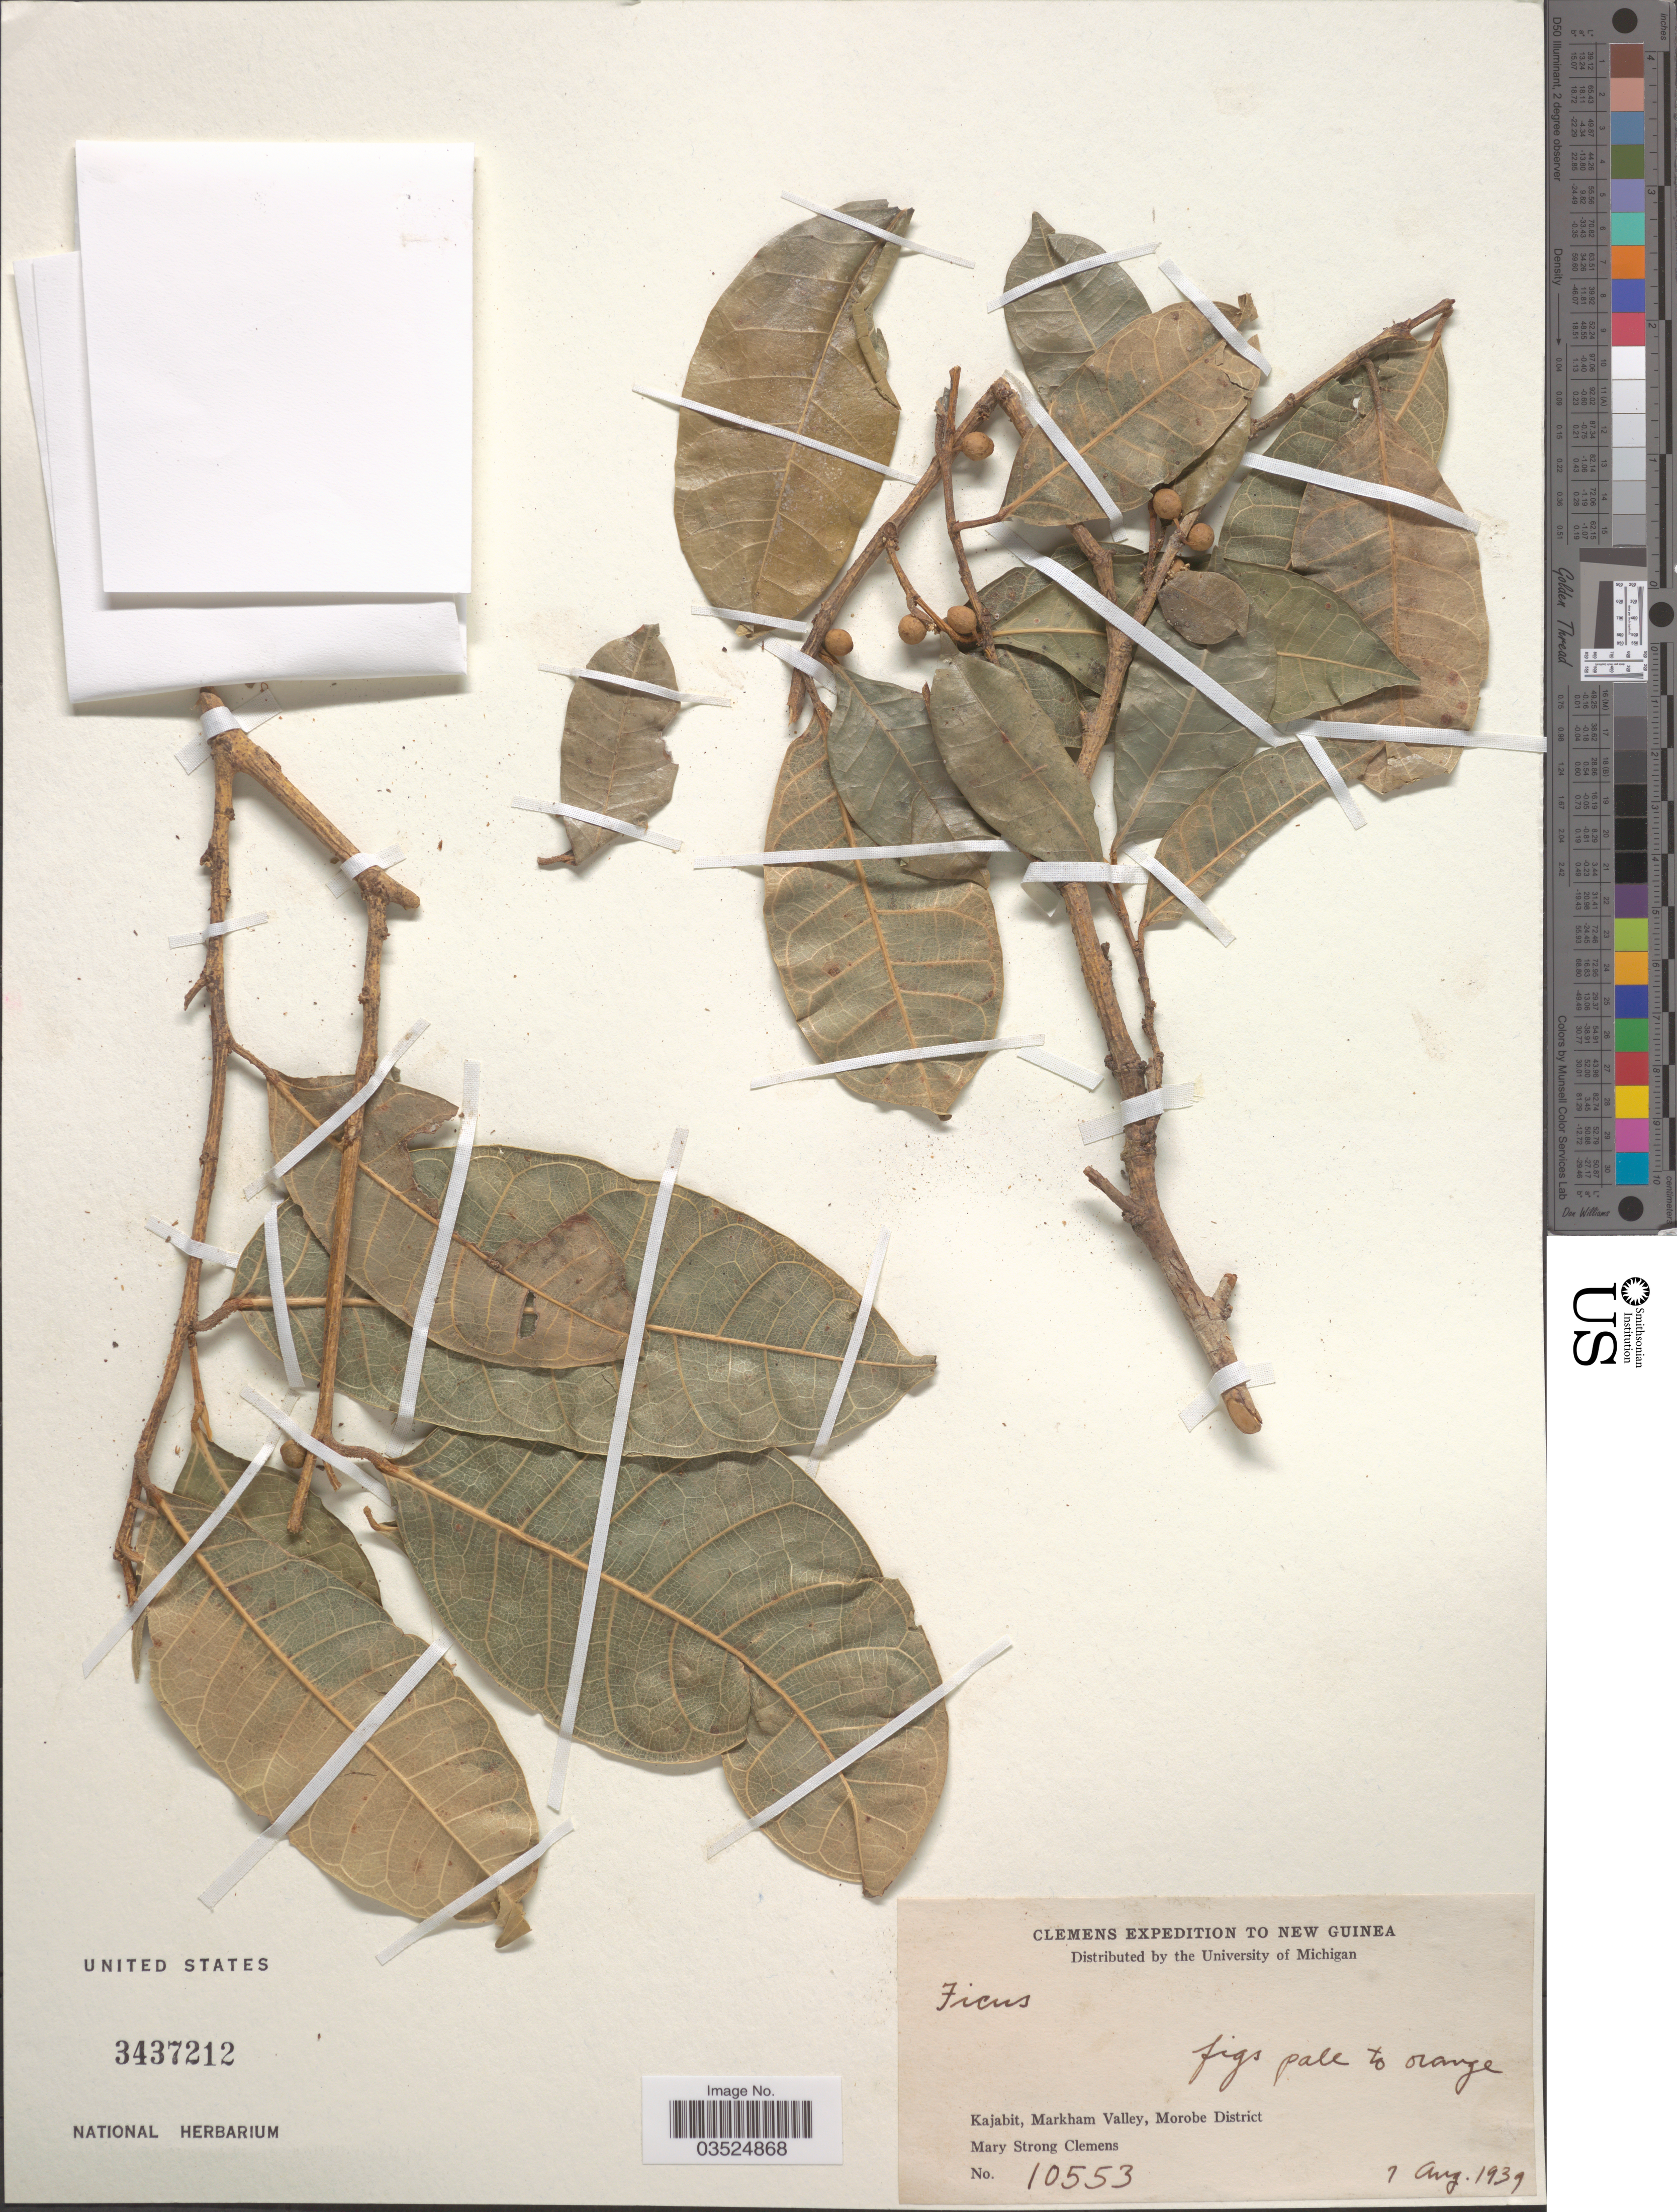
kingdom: Plantae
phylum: Tracheophyta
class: Magnoliopsida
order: Rosales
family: Moraceae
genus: Ficus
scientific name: Ficus sp.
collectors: M. S. Clemens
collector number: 10553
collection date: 1939-08-01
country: Papua New Guinea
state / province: Morobe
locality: New Guinea. Kajabit, Markham Valley, Morobe District.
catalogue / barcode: US 3437212